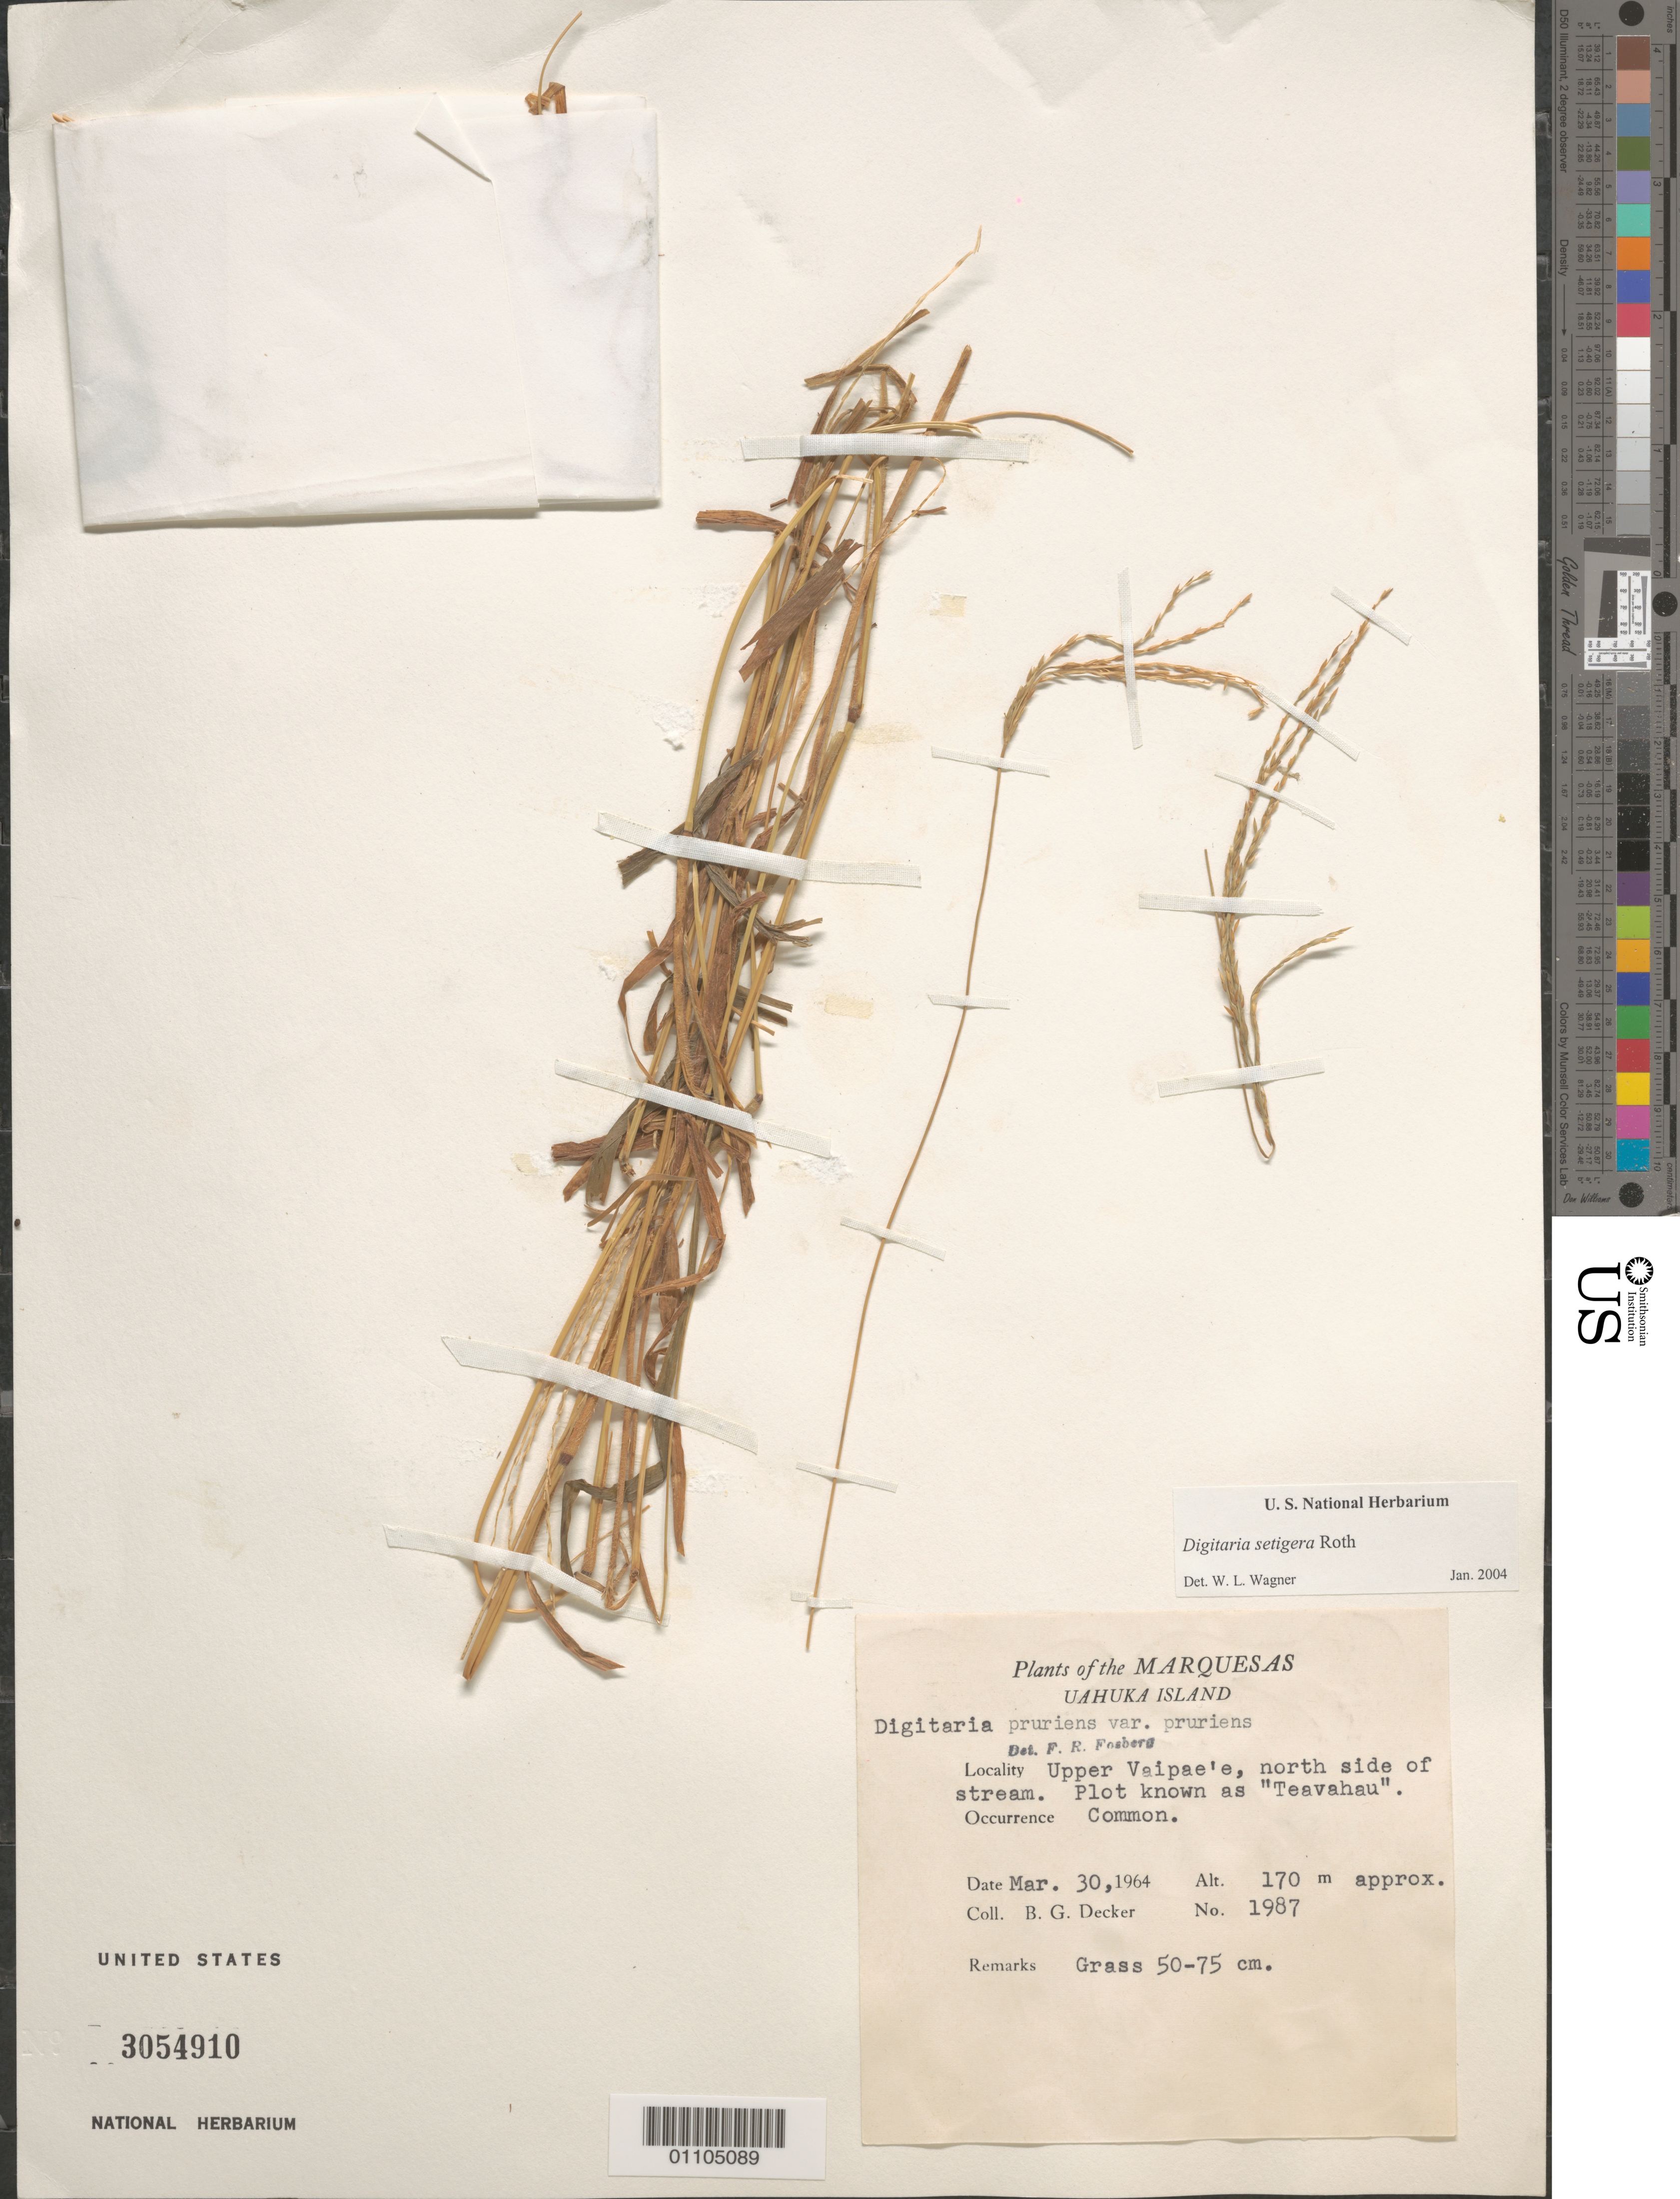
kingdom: Plantae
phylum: Tracheophyta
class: Liliopsida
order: Poales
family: Poaceae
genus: Digitaria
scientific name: Digitaria setigera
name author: Roth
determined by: Wagner, W. L., (BOT), Smithsonian Institution - National Museum of Natural History (UNITED STATES)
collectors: B. G. Decker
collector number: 1987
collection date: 1964-03-30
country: French Polynesia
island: Ua Huka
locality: Upper Vaipae'e, N side of stream, plot known as "Teavahau"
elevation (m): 170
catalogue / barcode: US 3054910